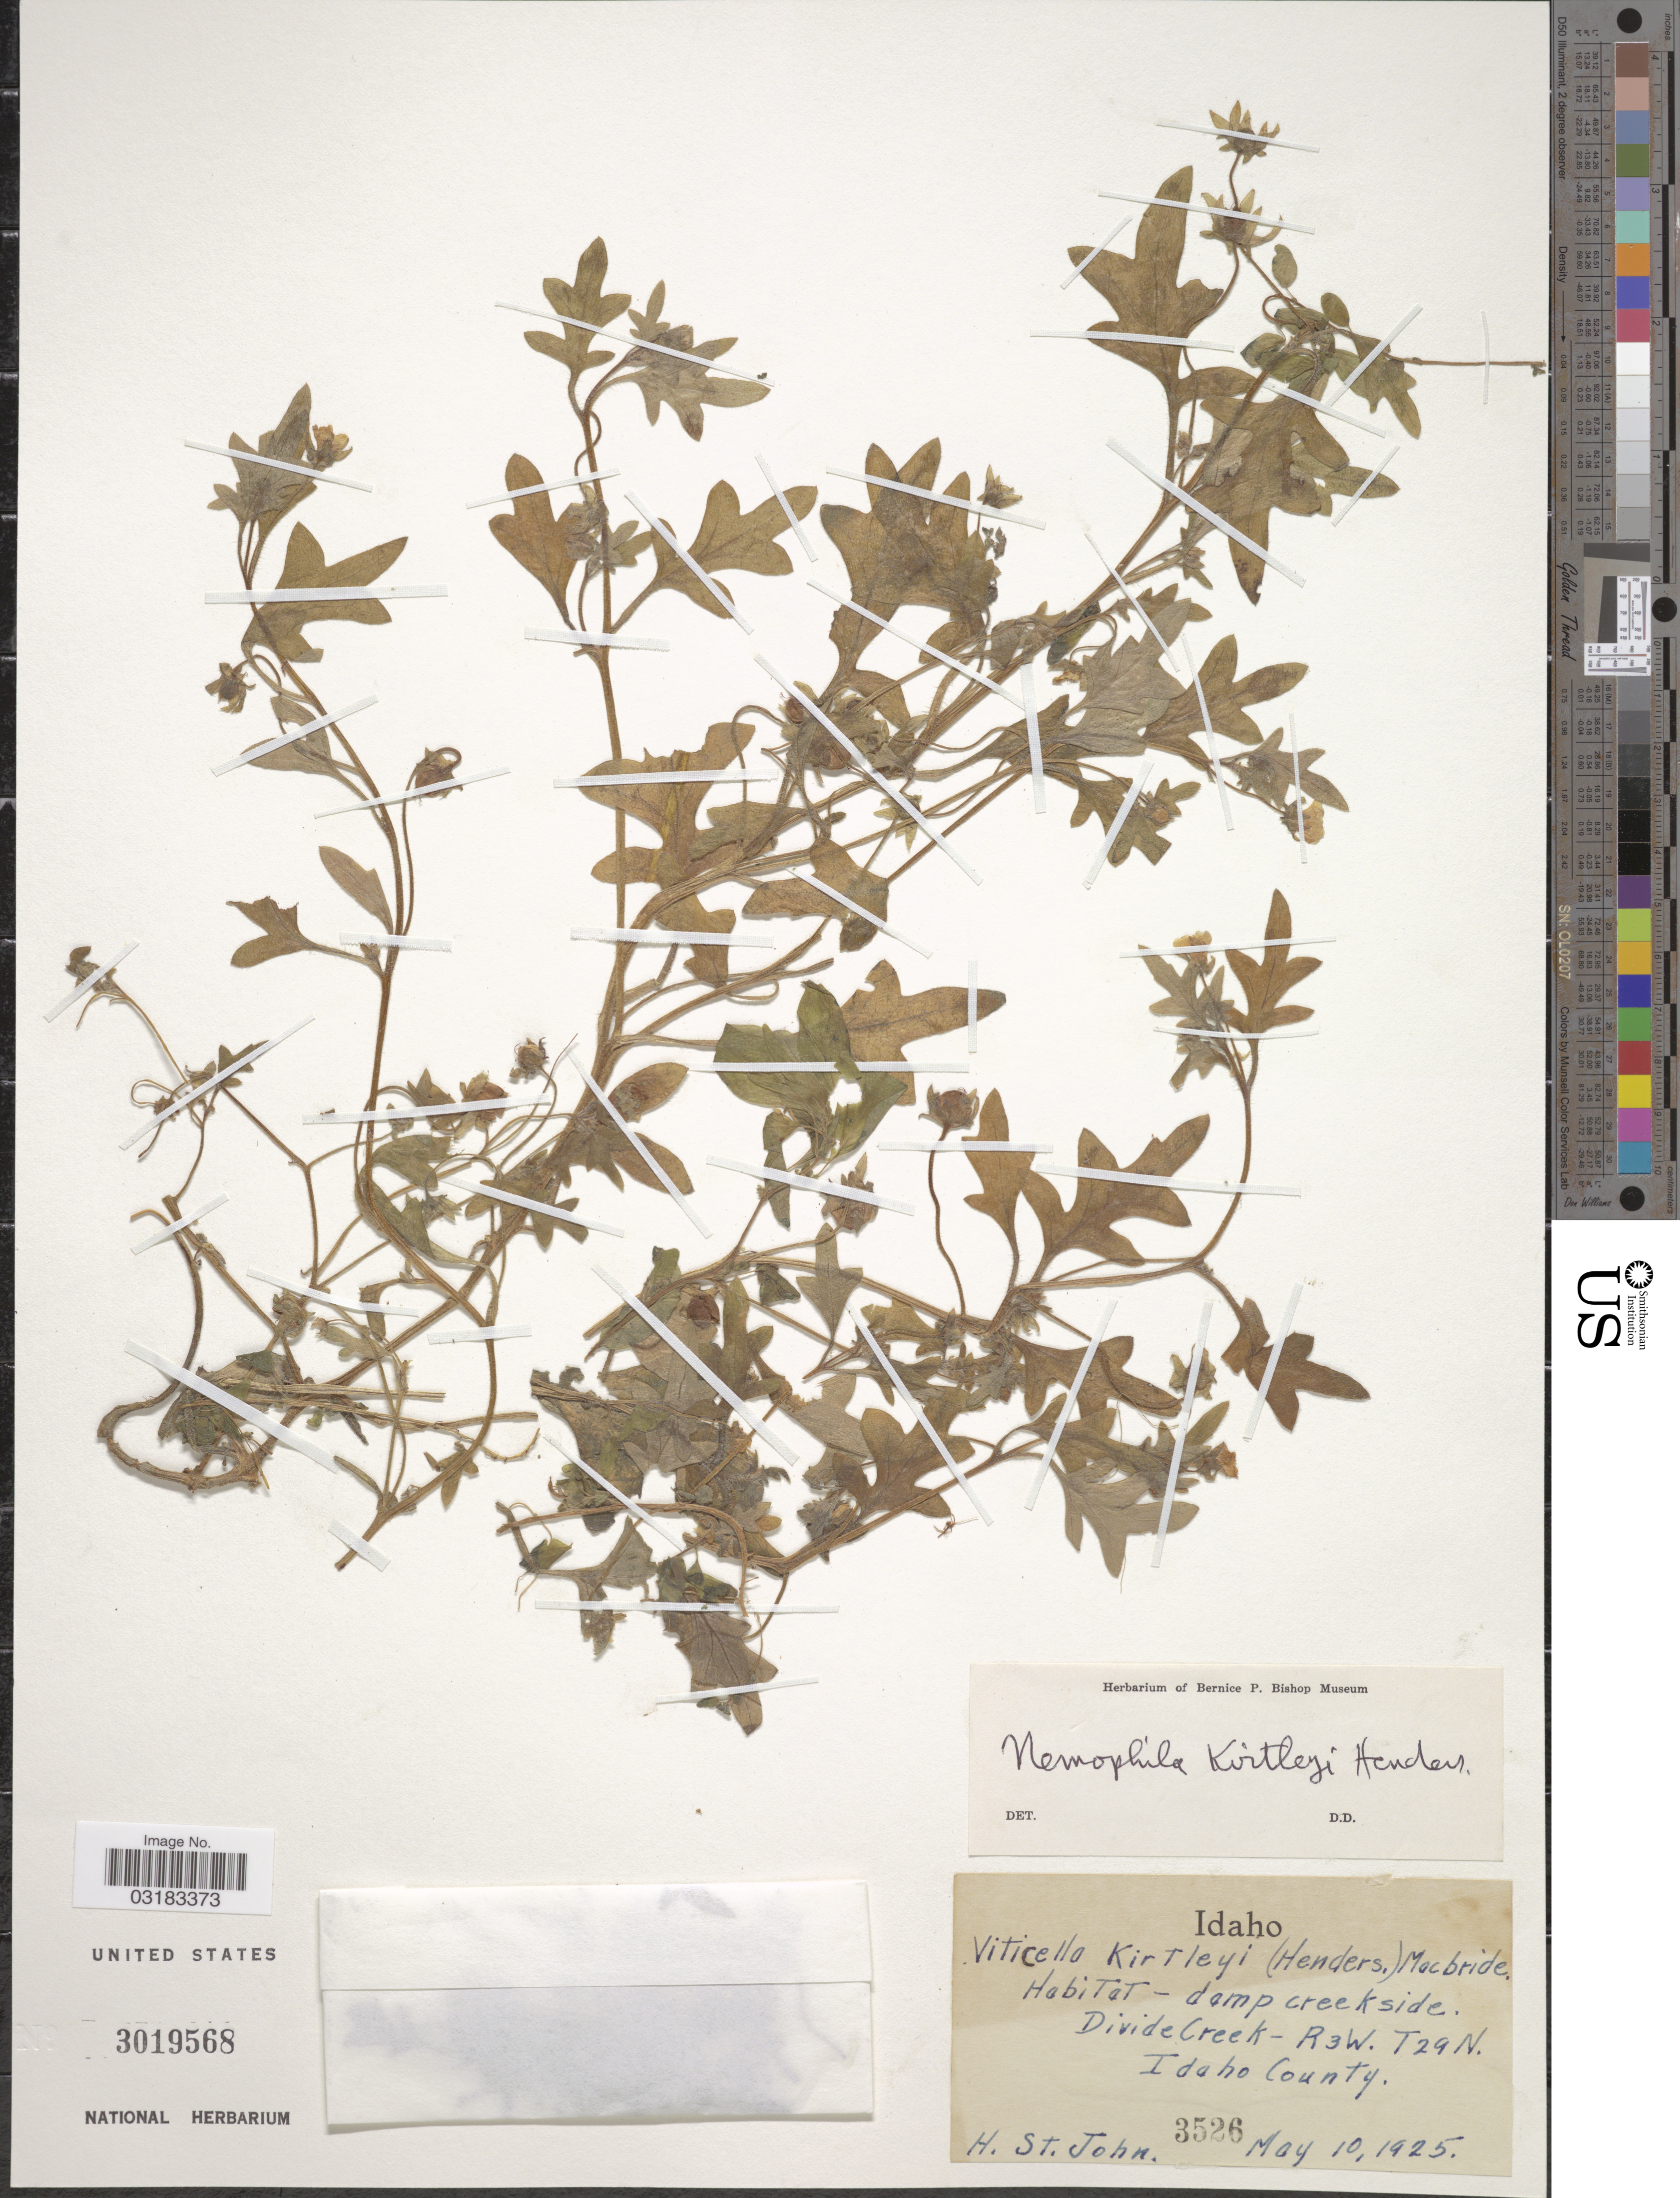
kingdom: Plantae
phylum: Tracheophyta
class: Magnoliopsida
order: Boraginales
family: Hydrophyllaceae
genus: Nemophila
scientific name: Nemophila kirtleyi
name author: L.F. Hend.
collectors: H. St. John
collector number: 3526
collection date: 1925-05-10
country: United States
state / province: Idaho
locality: Damp creek side. Divide Creek - R3W. T29N. Idaho County.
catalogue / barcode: US 3019568